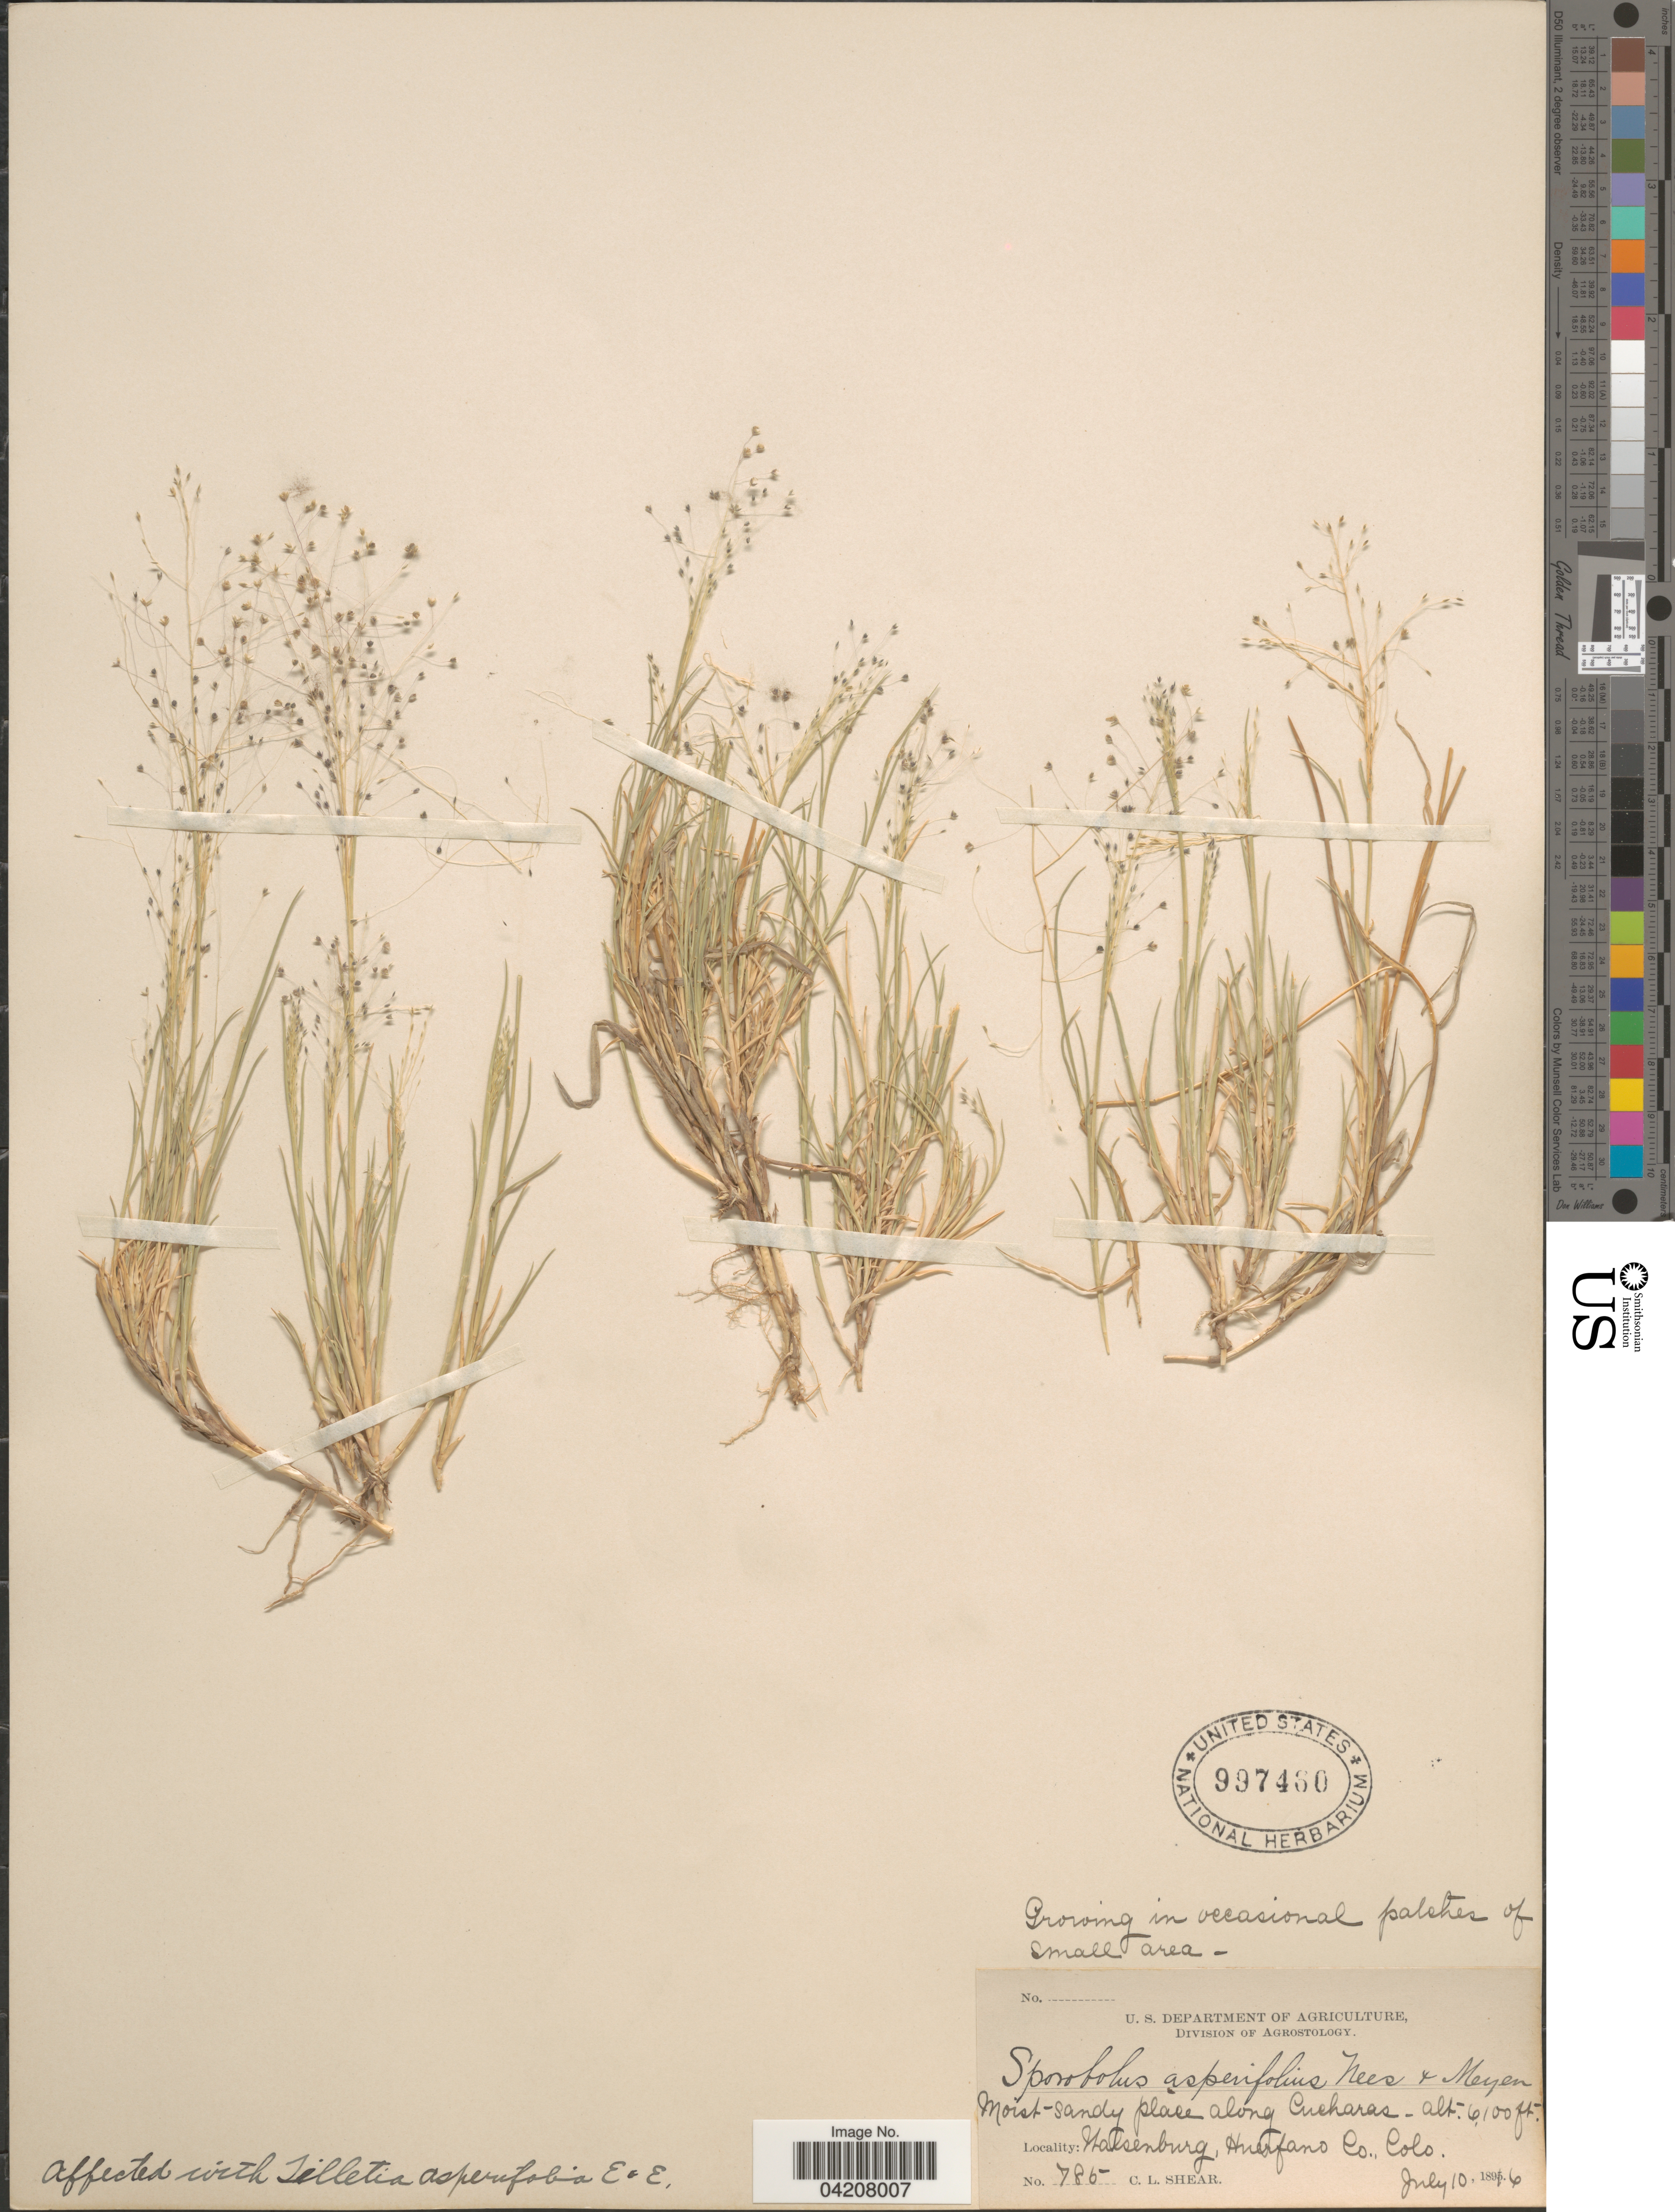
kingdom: Plantae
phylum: Tracheophyta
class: Liliopsida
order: Poales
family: Poaceae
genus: Muhlenbergia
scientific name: Muhlenbergia asperifolia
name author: (Nees & Meyen ex Trin.) Parodi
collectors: C. L. Shear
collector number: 785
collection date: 1896-07-10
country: United States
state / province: Colorado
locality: Along Cucharas. Walsenburg, Huerfano Co.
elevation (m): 1859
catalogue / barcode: US 997460